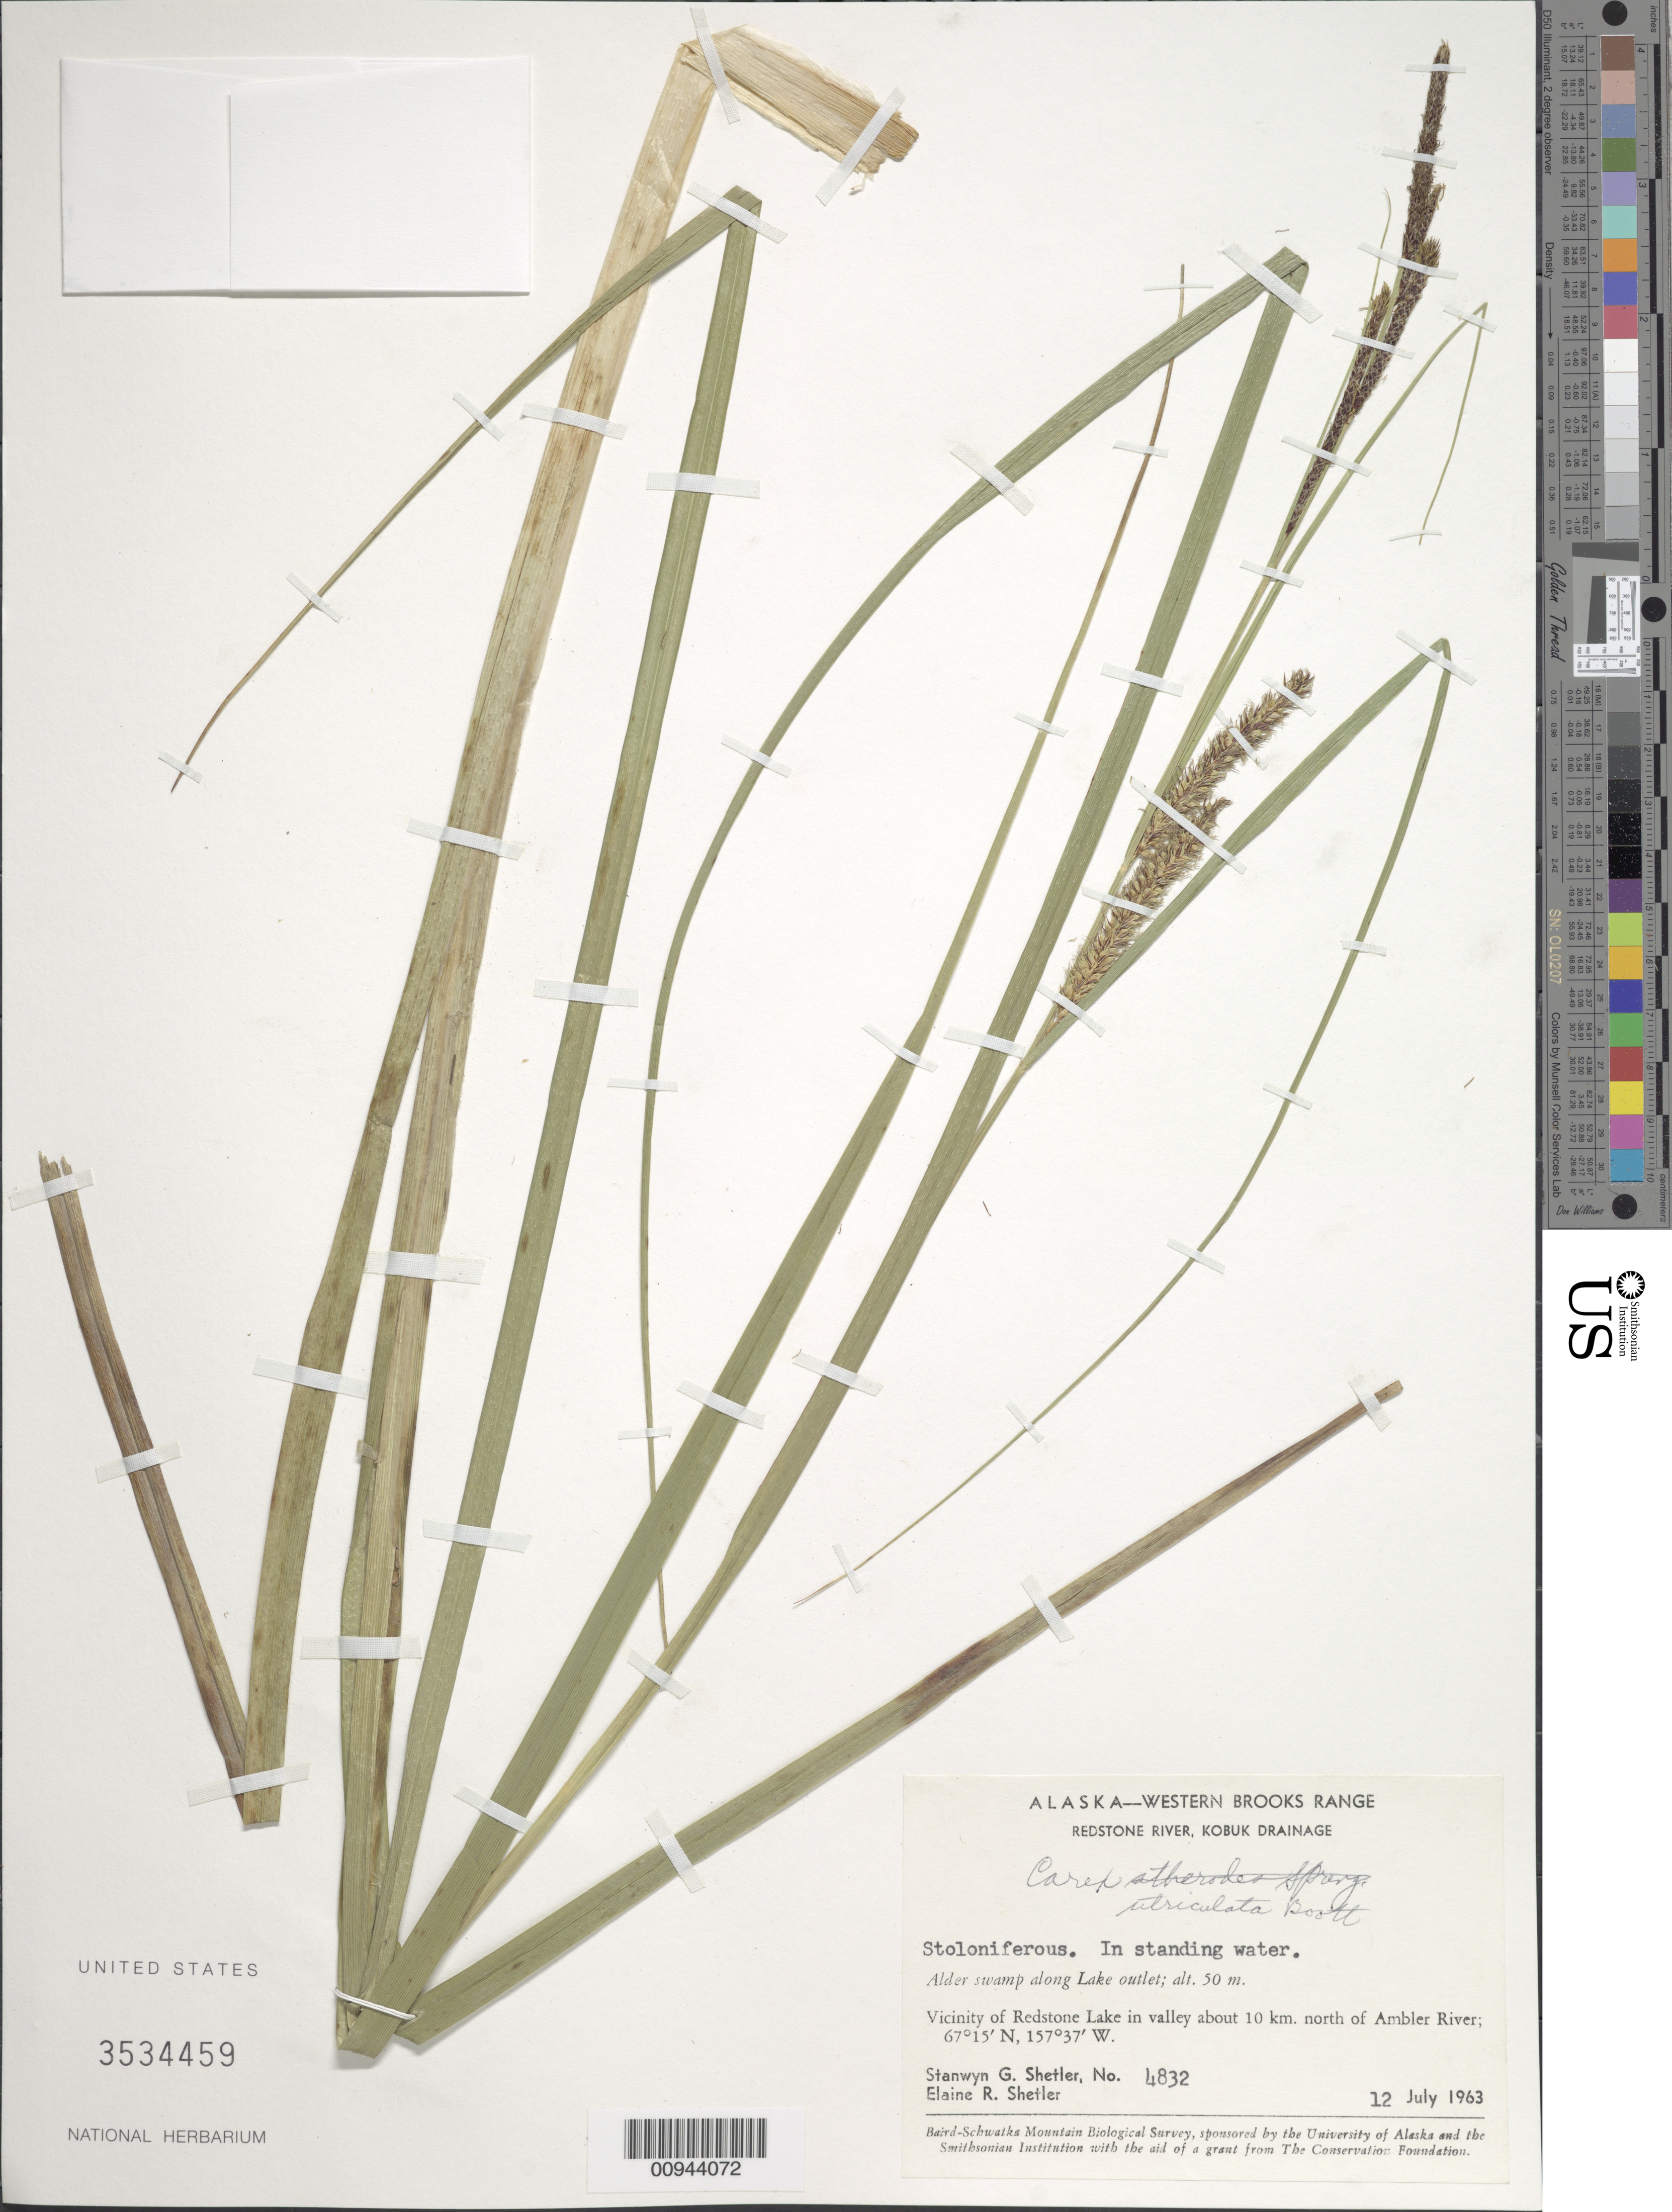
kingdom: Plantae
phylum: Tracheophyta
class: Liliopsida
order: Poales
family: Cyperaceae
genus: Carex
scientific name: Carex utriculata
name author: Boott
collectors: S. Shetler & E. R. Shetler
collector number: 4832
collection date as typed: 12 Jul 1963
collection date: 1963-07-12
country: United States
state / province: Alaska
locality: Vicinity of Redstone Lake in valley about 10 km. north of Ambler River. Western Brooks Range, Redstone River, Kobuk Drainage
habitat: Alder swamp along Lake outlet. In standing water.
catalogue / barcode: US 3534459